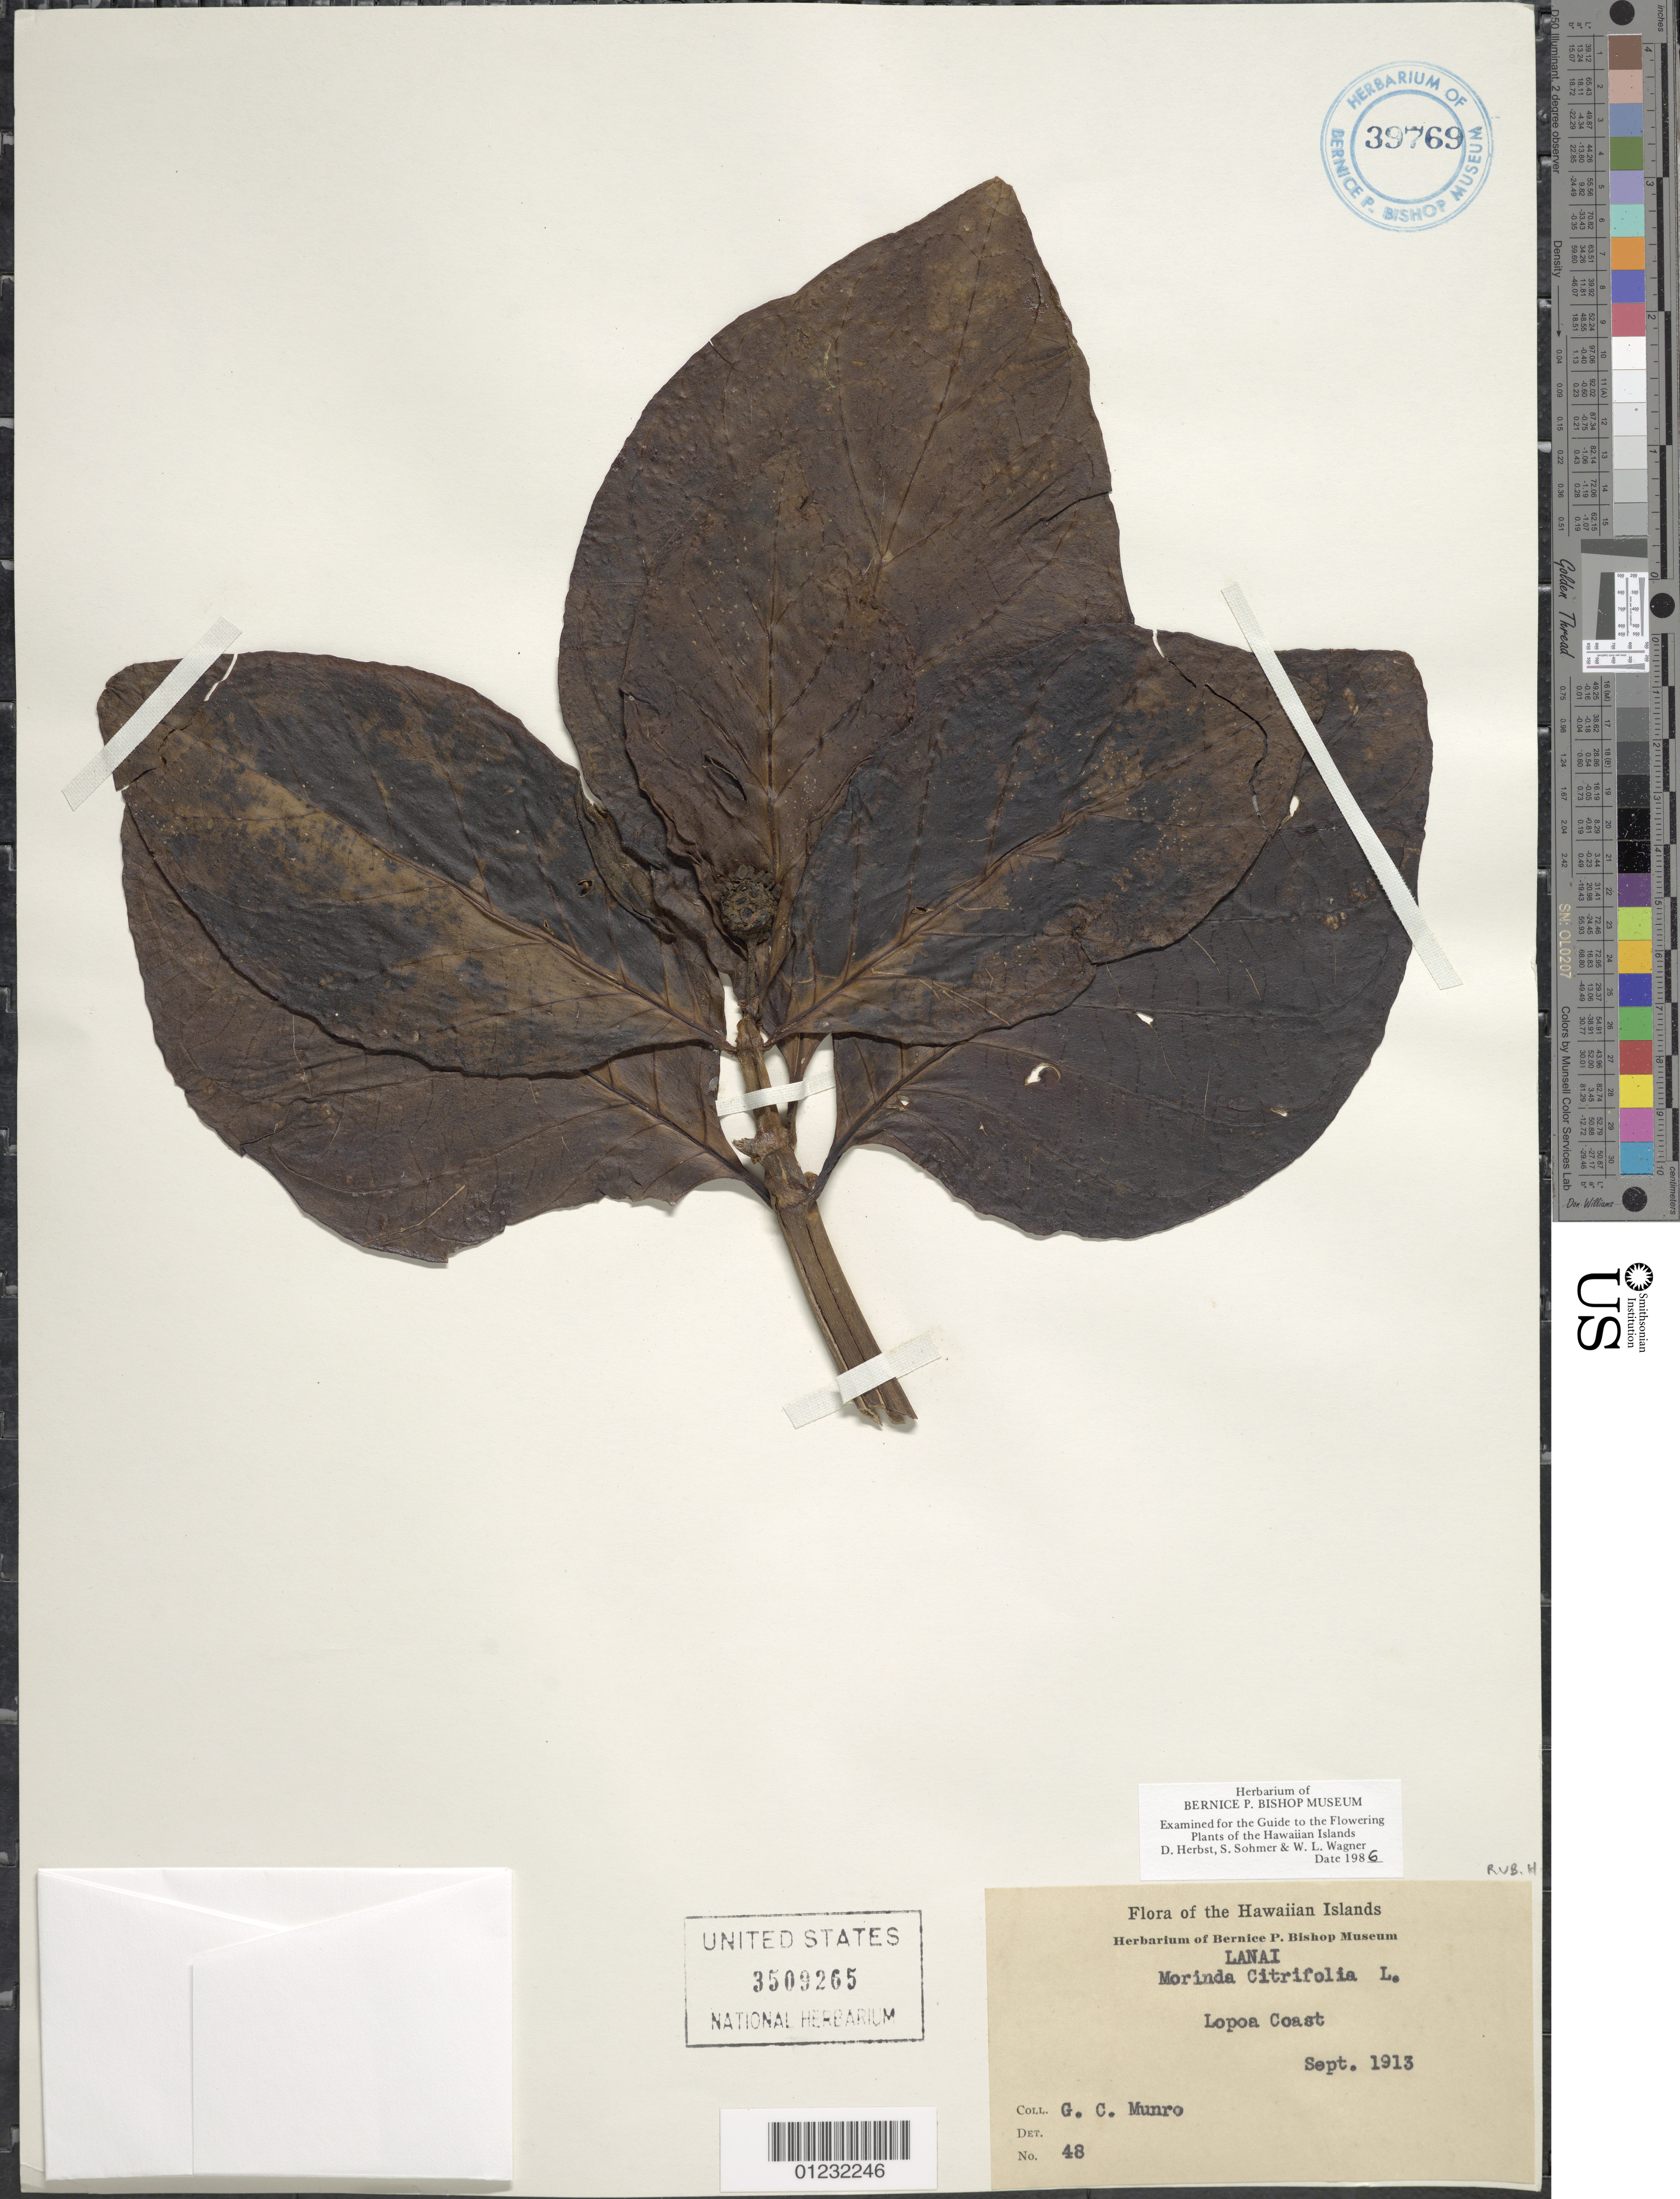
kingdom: Plantae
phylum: Tracheophyta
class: Magnoliopsida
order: Gentianales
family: Rubiaceae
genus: Morinda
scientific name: Morinda citrifolia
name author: L.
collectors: G. C. Munro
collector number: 48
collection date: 1913-09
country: United States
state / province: Hawaii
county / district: Maui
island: Lana'i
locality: Lopoa Coast.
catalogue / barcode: US 3509265